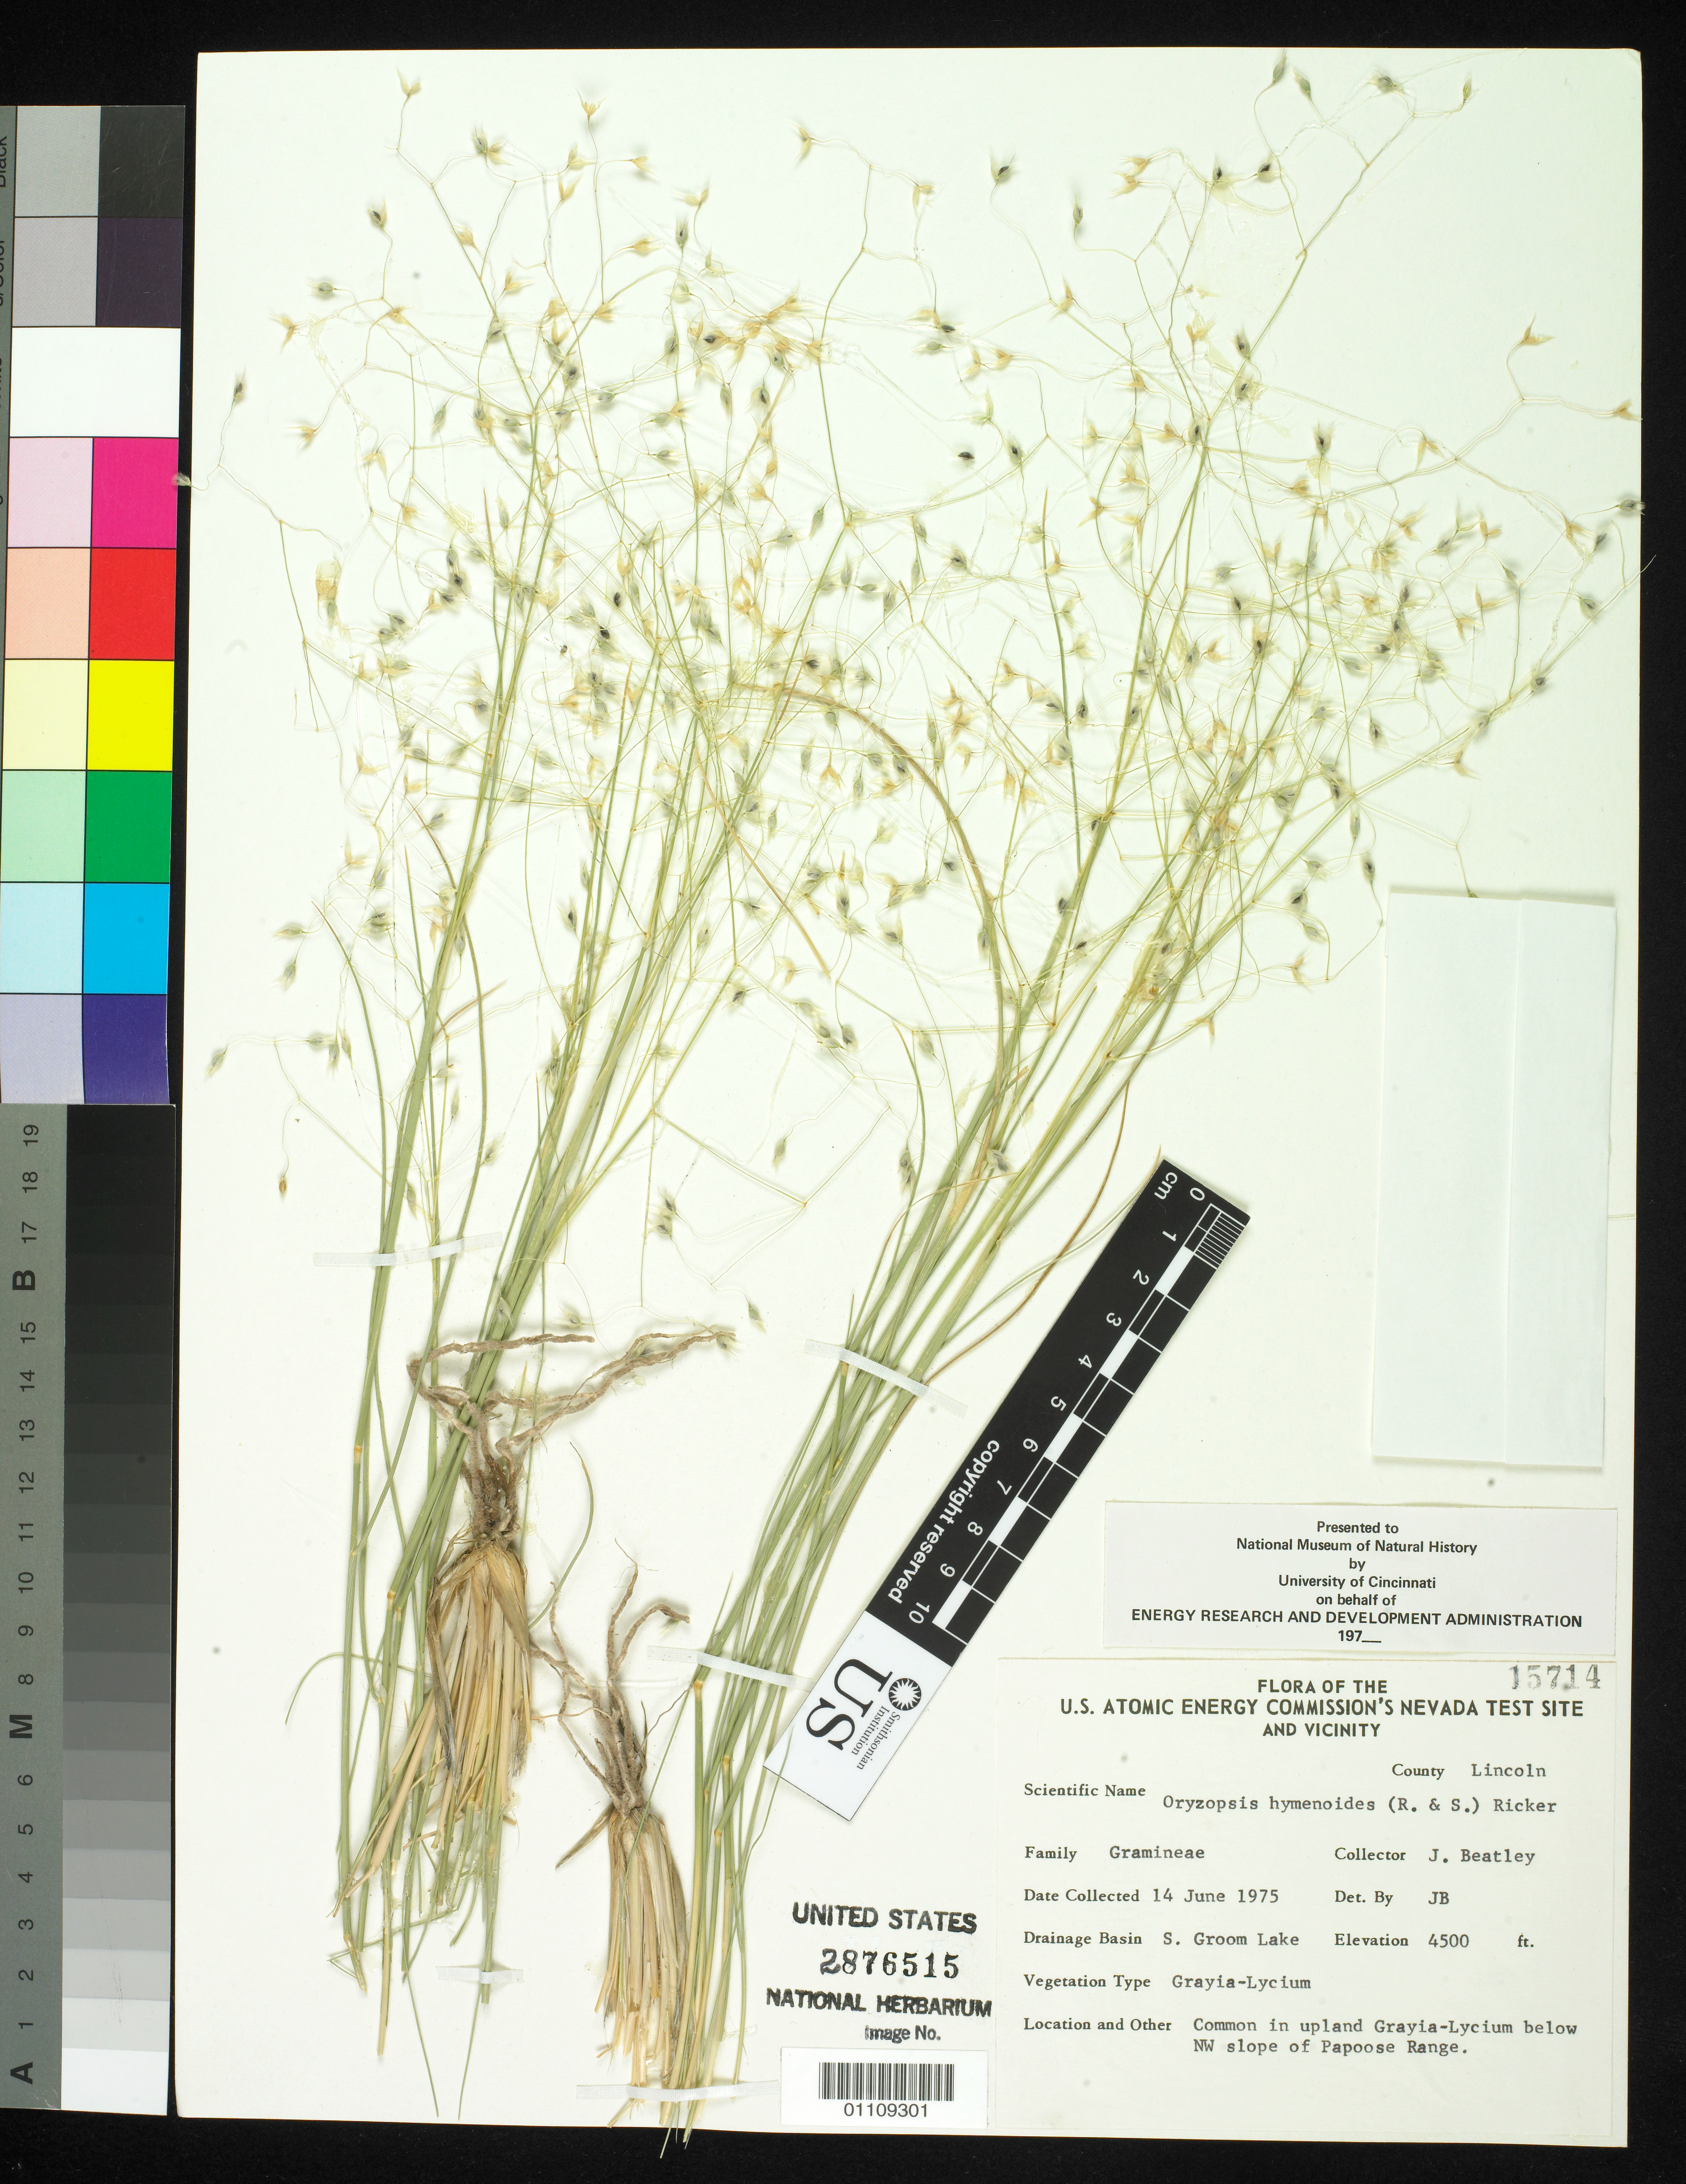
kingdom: Plantae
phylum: Tracheophyta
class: Liliopsida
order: Poales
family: Poaceae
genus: Oryzopsis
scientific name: Oryzopsis hymenoides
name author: (Roem. & Schult.) Ricker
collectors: J. C. Beatley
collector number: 15714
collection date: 1975-06-14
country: United States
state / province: Nevada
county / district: Lincoln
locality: in upland Crayia-Lycium below NW slope of Papoose Range.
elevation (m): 1372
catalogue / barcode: US 2876515